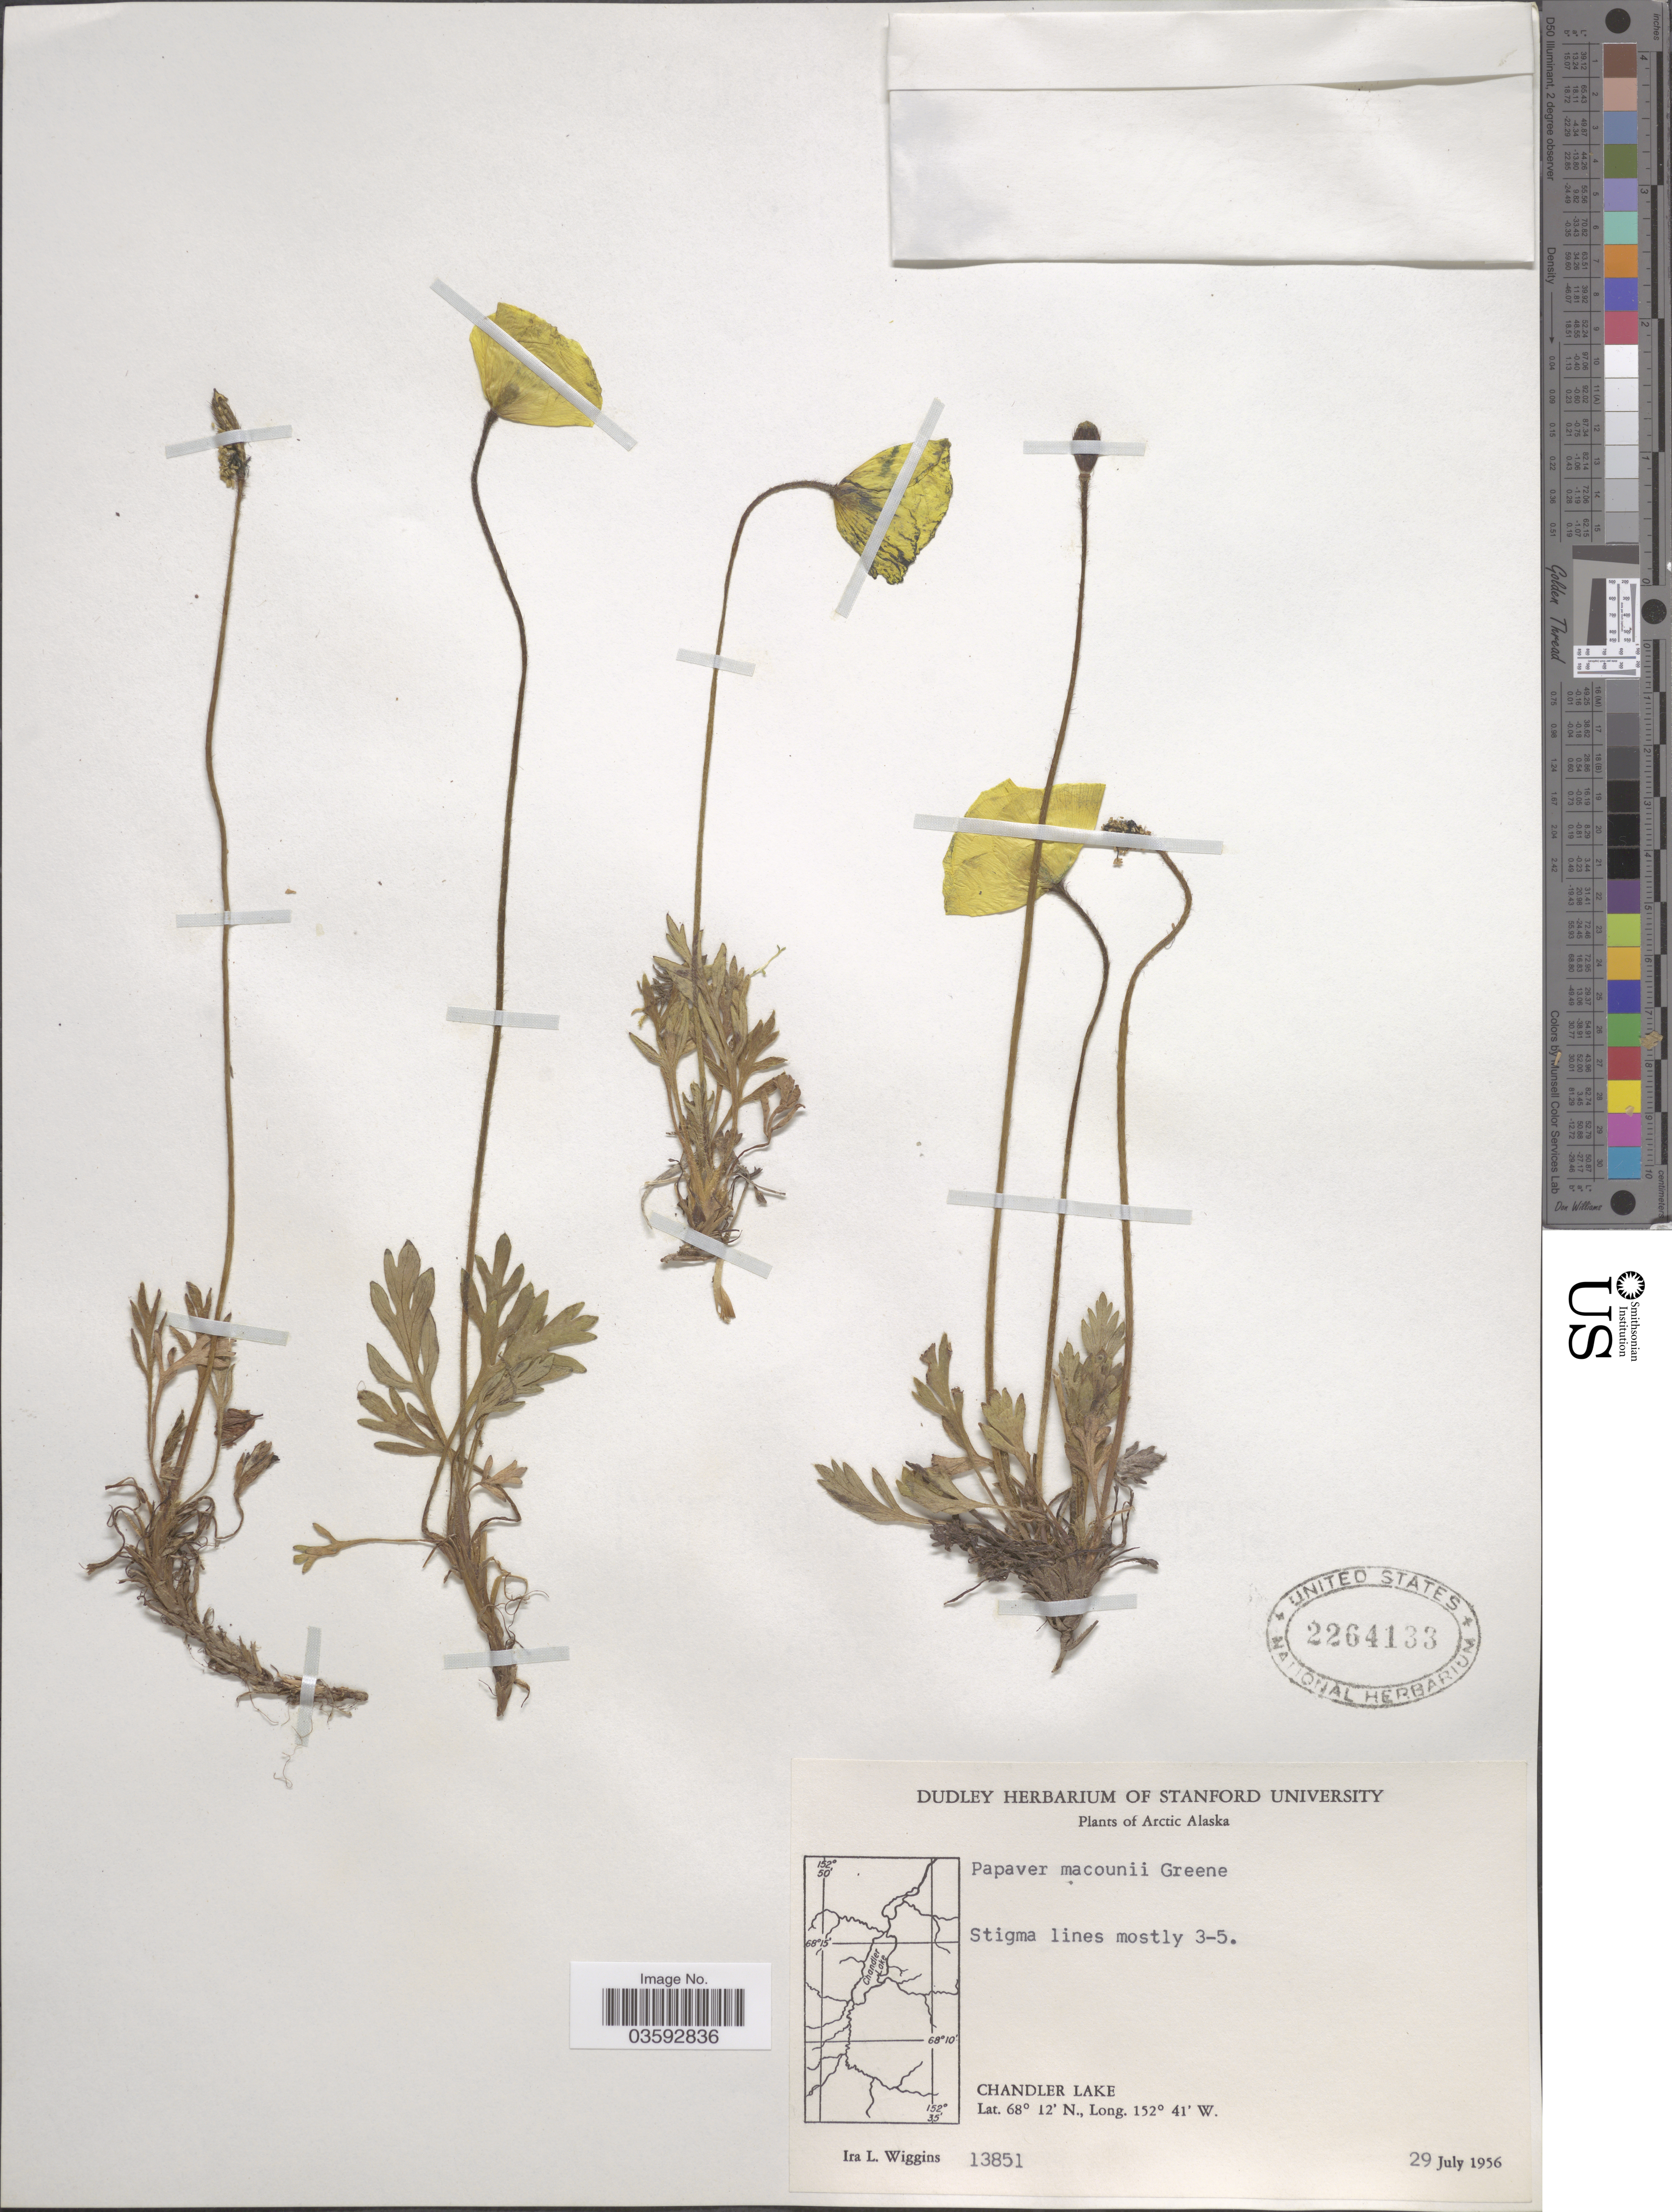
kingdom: Plantae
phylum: Tracheophyta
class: Magnoliopsida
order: Ranunculales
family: Papaveraceae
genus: Papaver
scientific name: Papaver macounii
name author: Greene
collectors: I. L. Wiggins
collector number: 13851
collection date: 1956-07-29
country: United States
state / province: Alaska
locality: Arctic Alaska. Chandler Lake.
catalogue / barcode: US 2264133